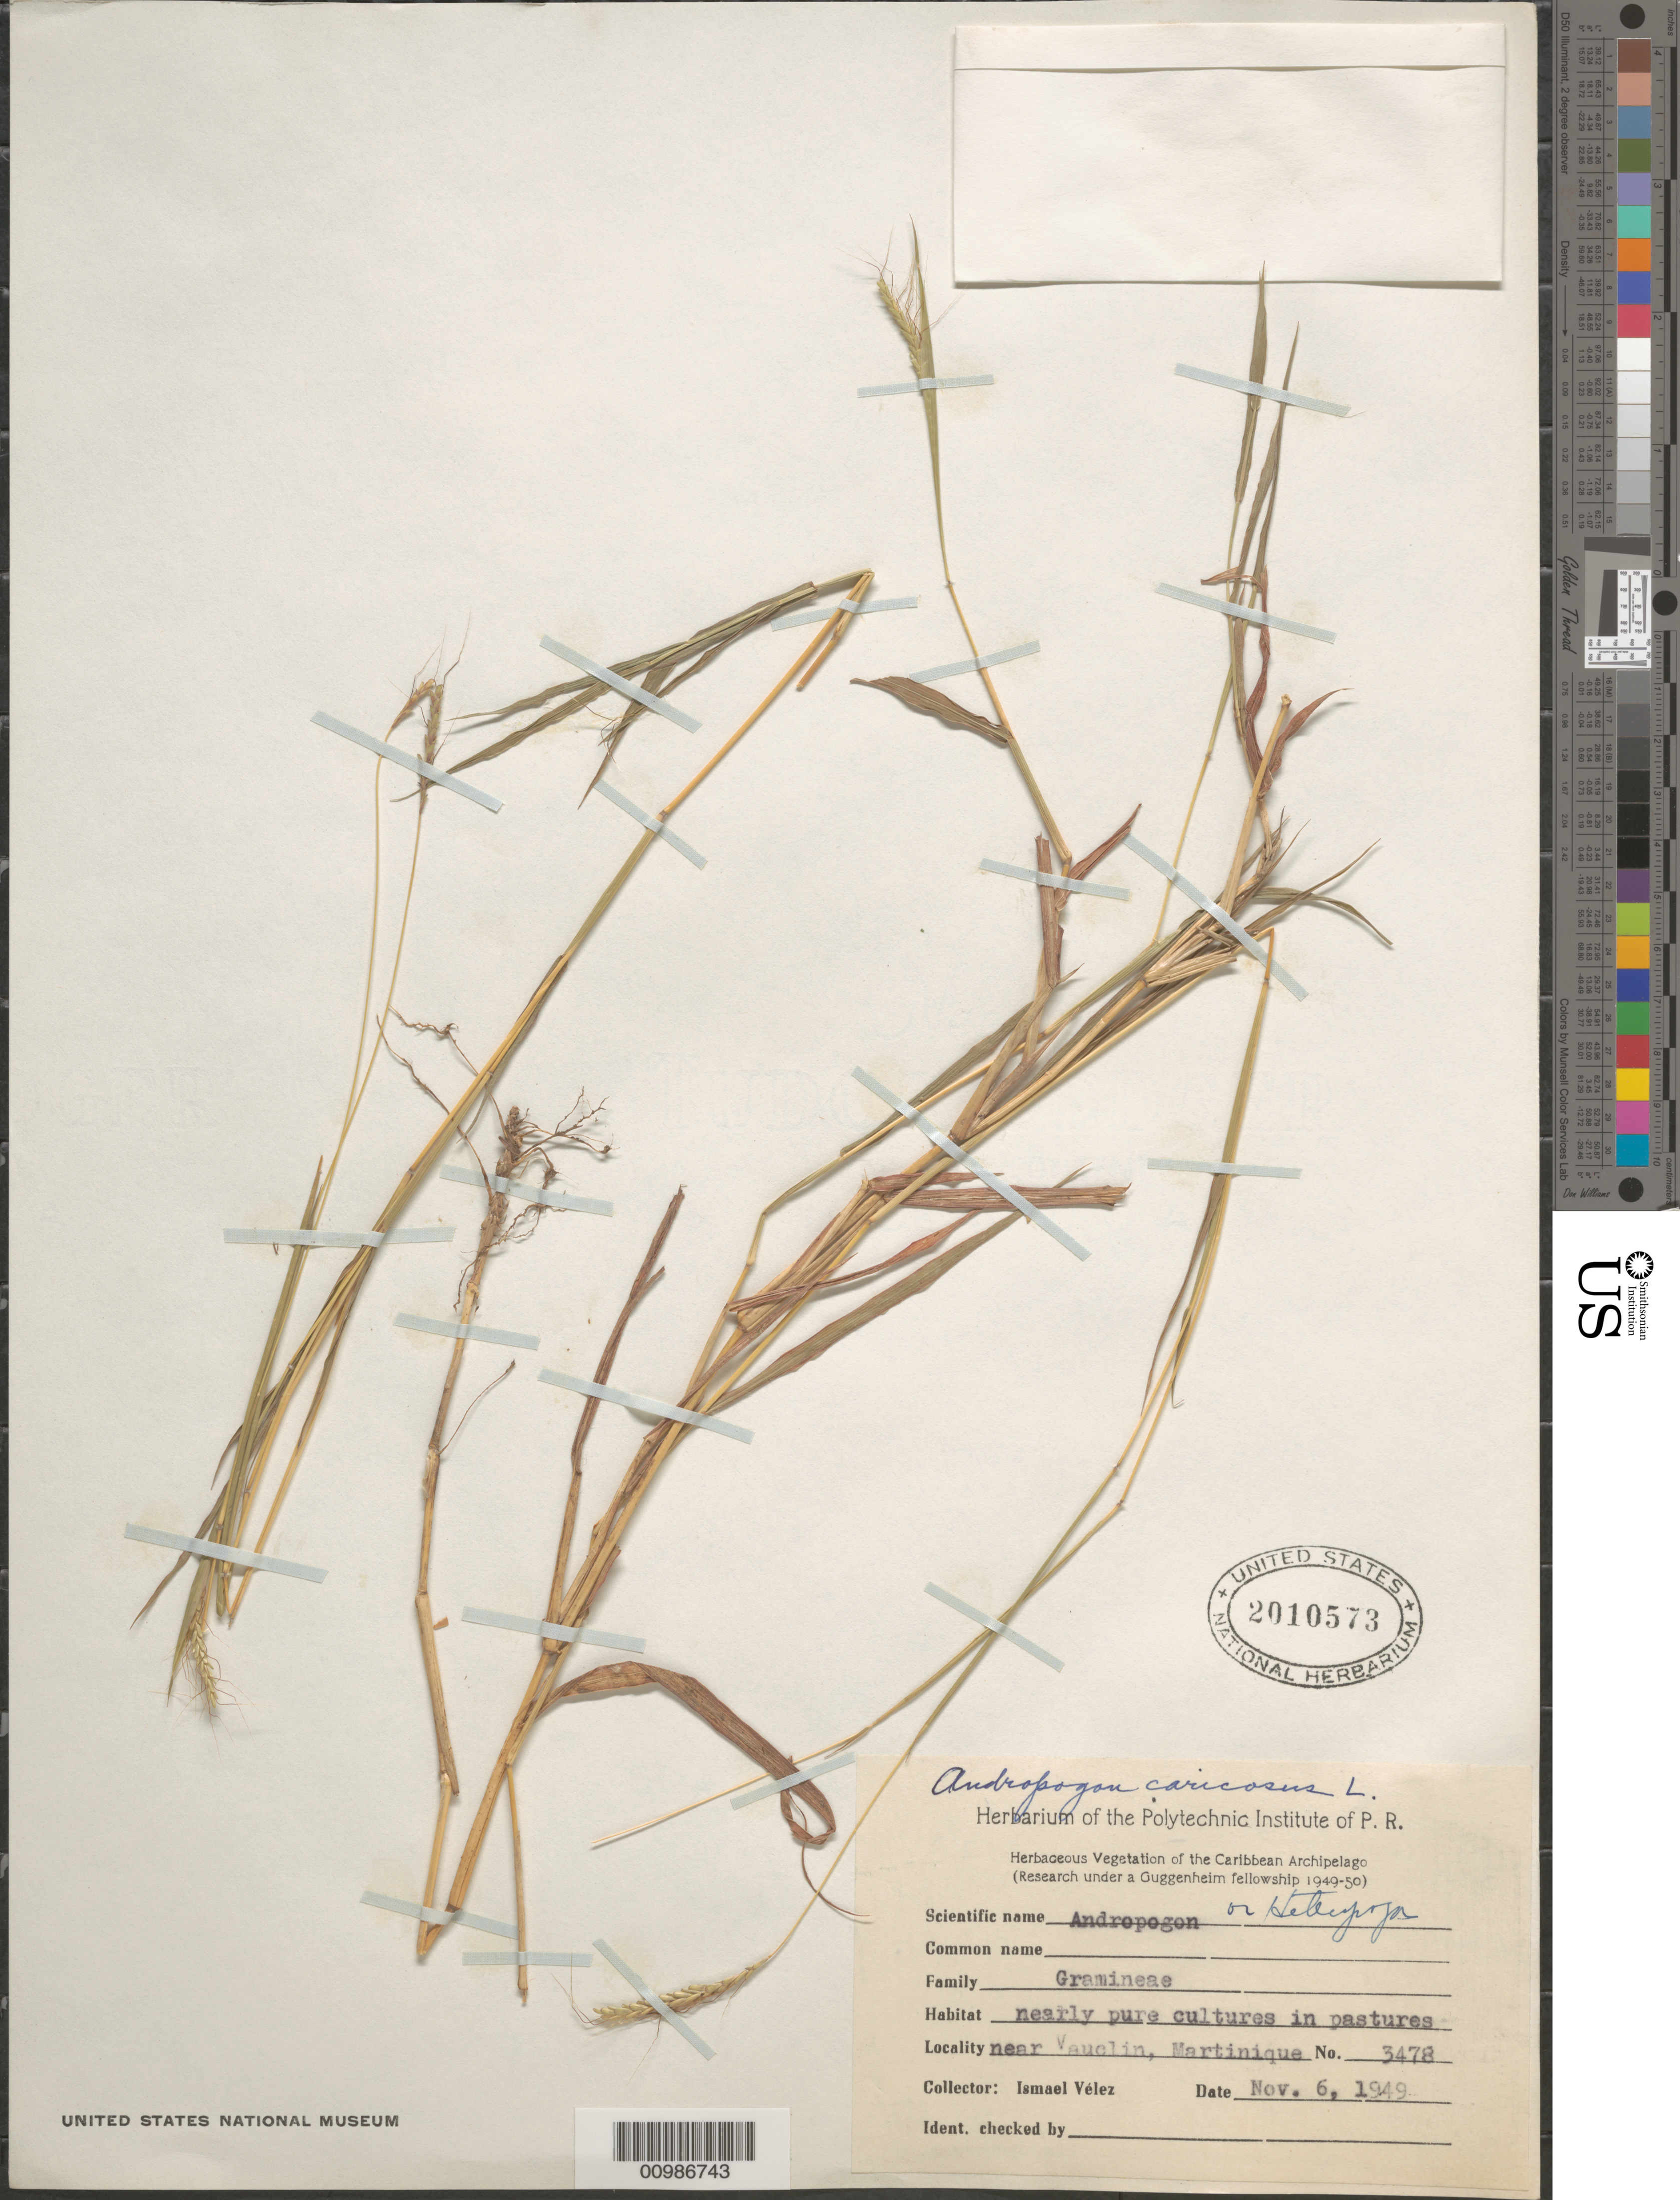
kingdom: Plantae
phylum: Tracheophyta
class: Liliopsida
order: Poales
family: Poaceae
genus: Andropogon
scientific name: Andropogon caricosus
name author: L.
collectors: I. Velez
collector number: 3478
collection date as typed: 06 Nov 1949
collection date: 1949-11-06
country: Martinique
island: Martinique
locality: near Vauclin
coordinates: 0 N, 0 E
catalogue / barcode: US 2010573